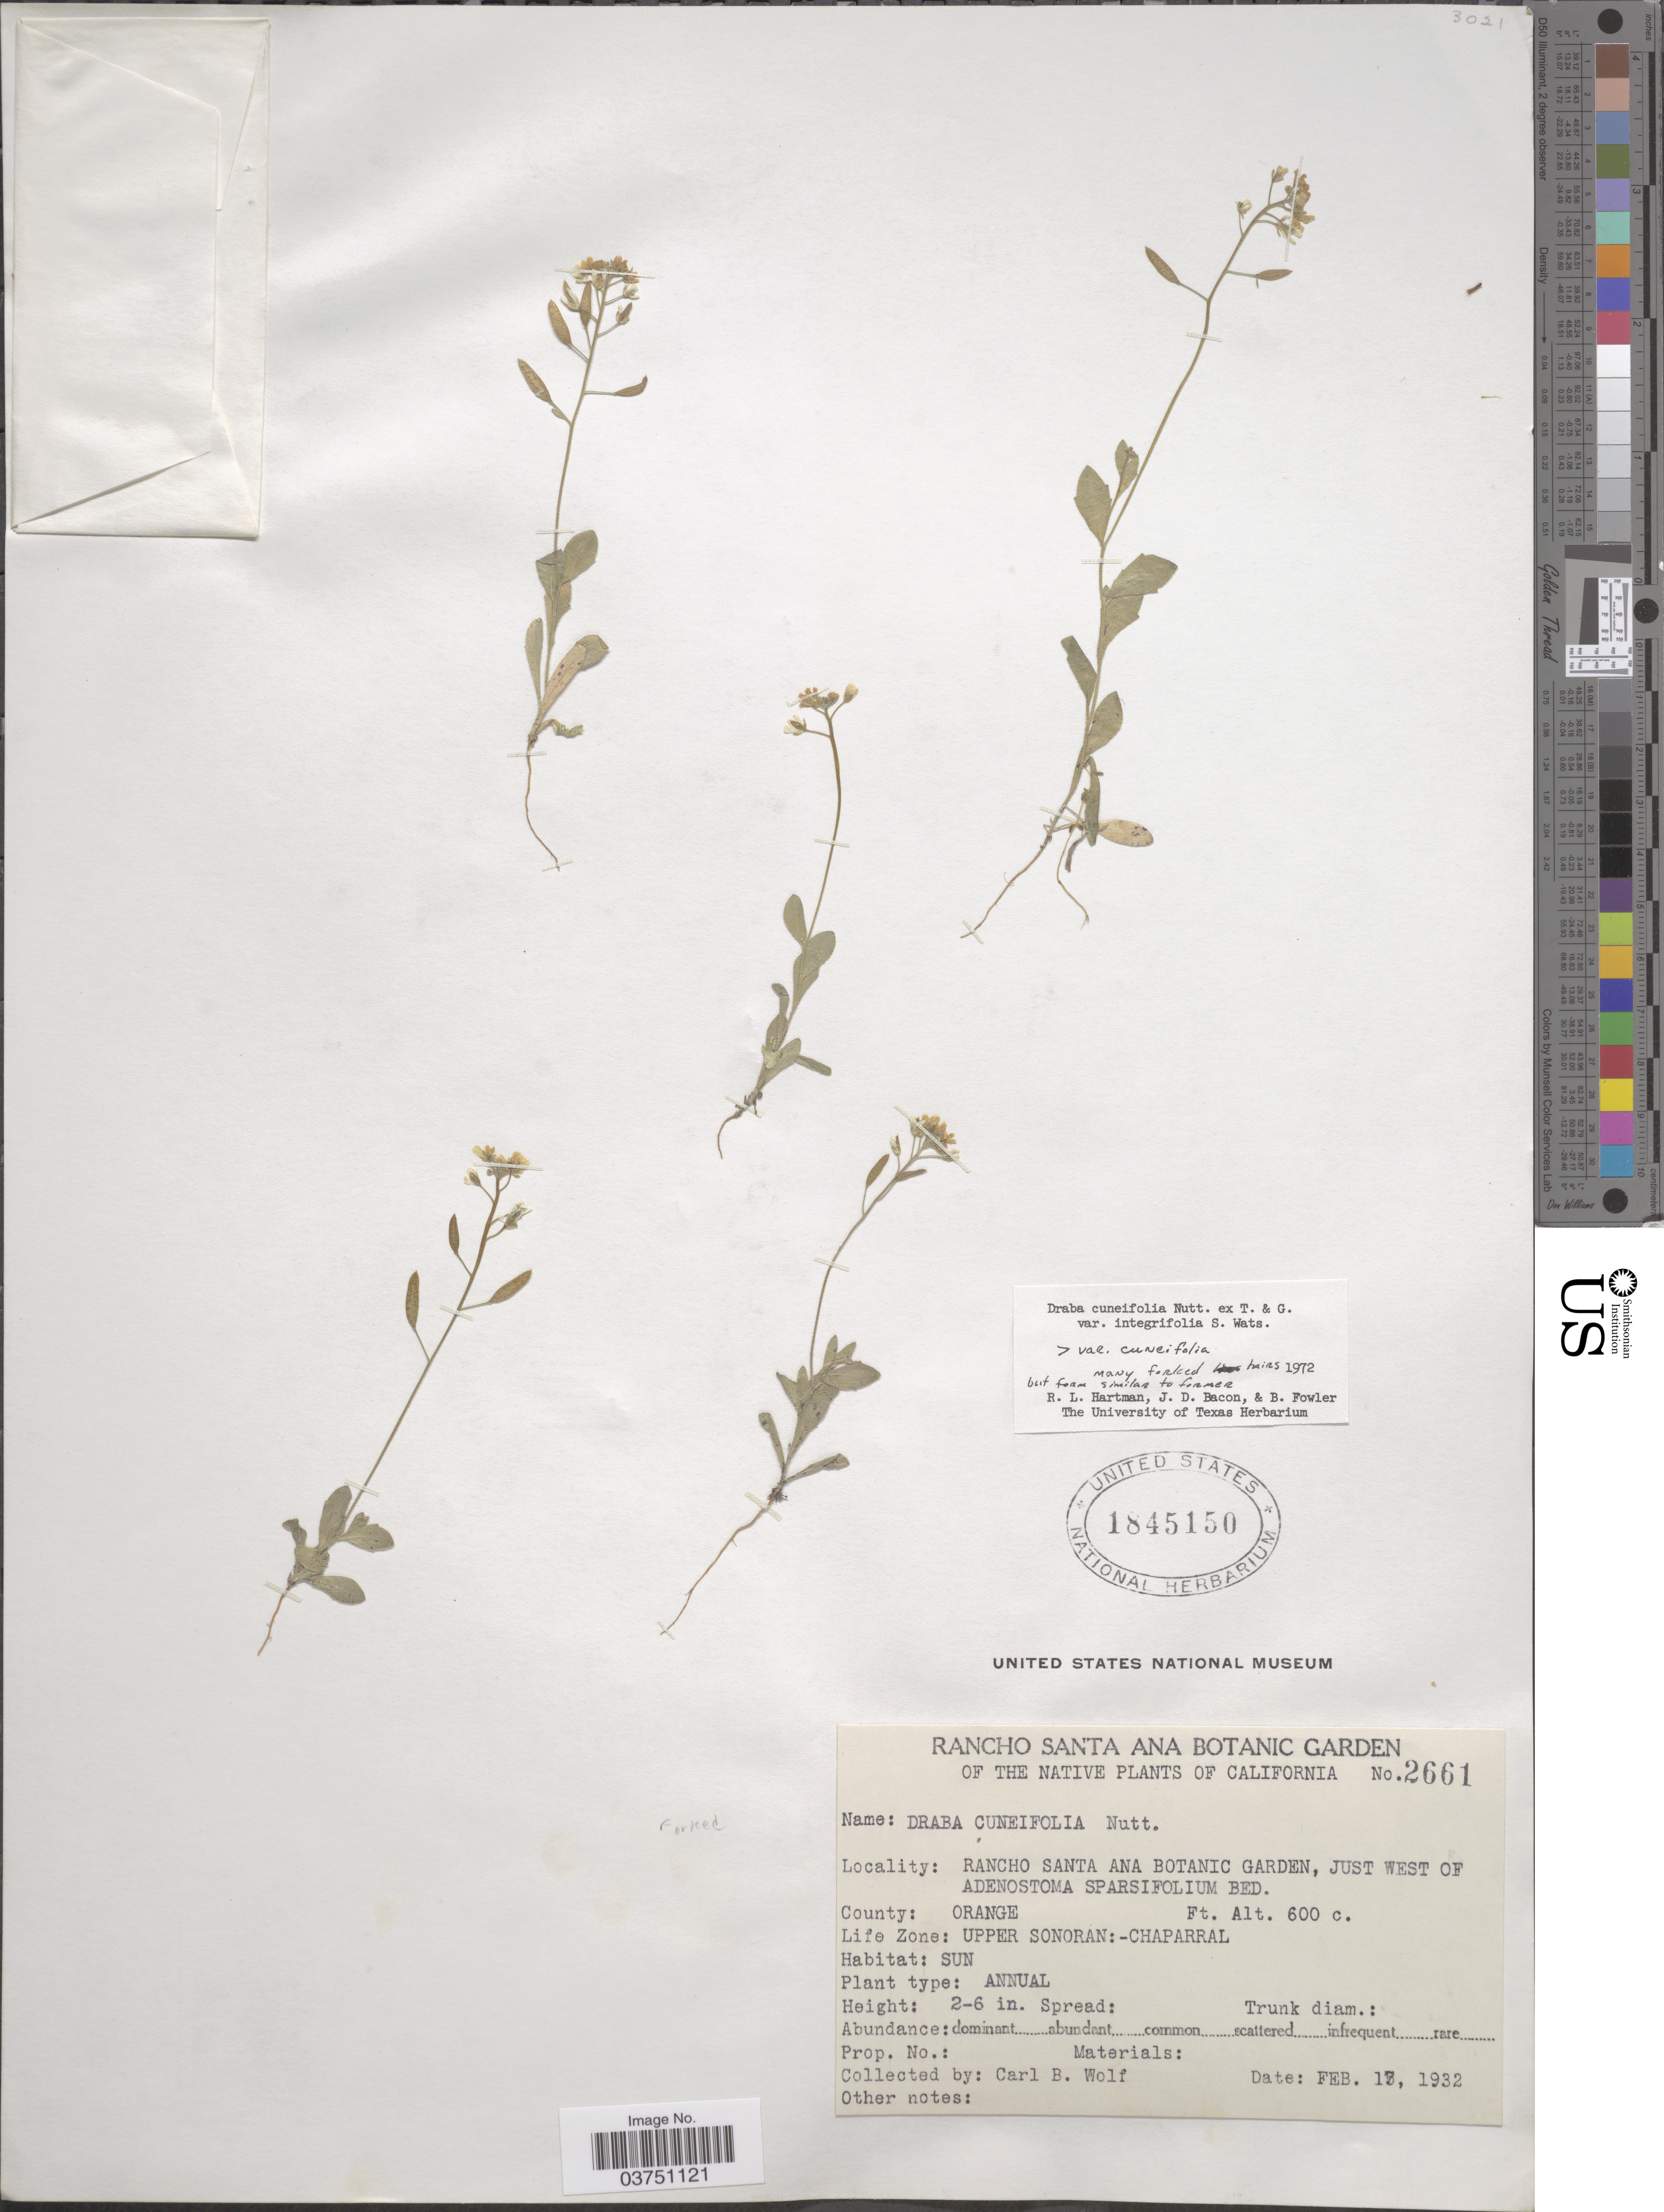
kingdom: Plantae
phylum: Tracheophyta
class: Magnoliopsida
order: Brassicales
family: Brassicaceae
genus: Draba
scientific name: Draba cuneifolia var. integrifolia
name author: S. Watson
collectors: C. B. Wolf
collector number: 2661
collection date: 1932-02-17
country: United States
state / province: California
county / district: Orange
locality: Rancho Santa Ana Botanic Garden, just west of Adenostoma Sparsifolium Bed. County: Orange. Life Zone: Upper Sonoran: Chaparral.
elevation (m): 183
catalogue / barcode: US 1845150